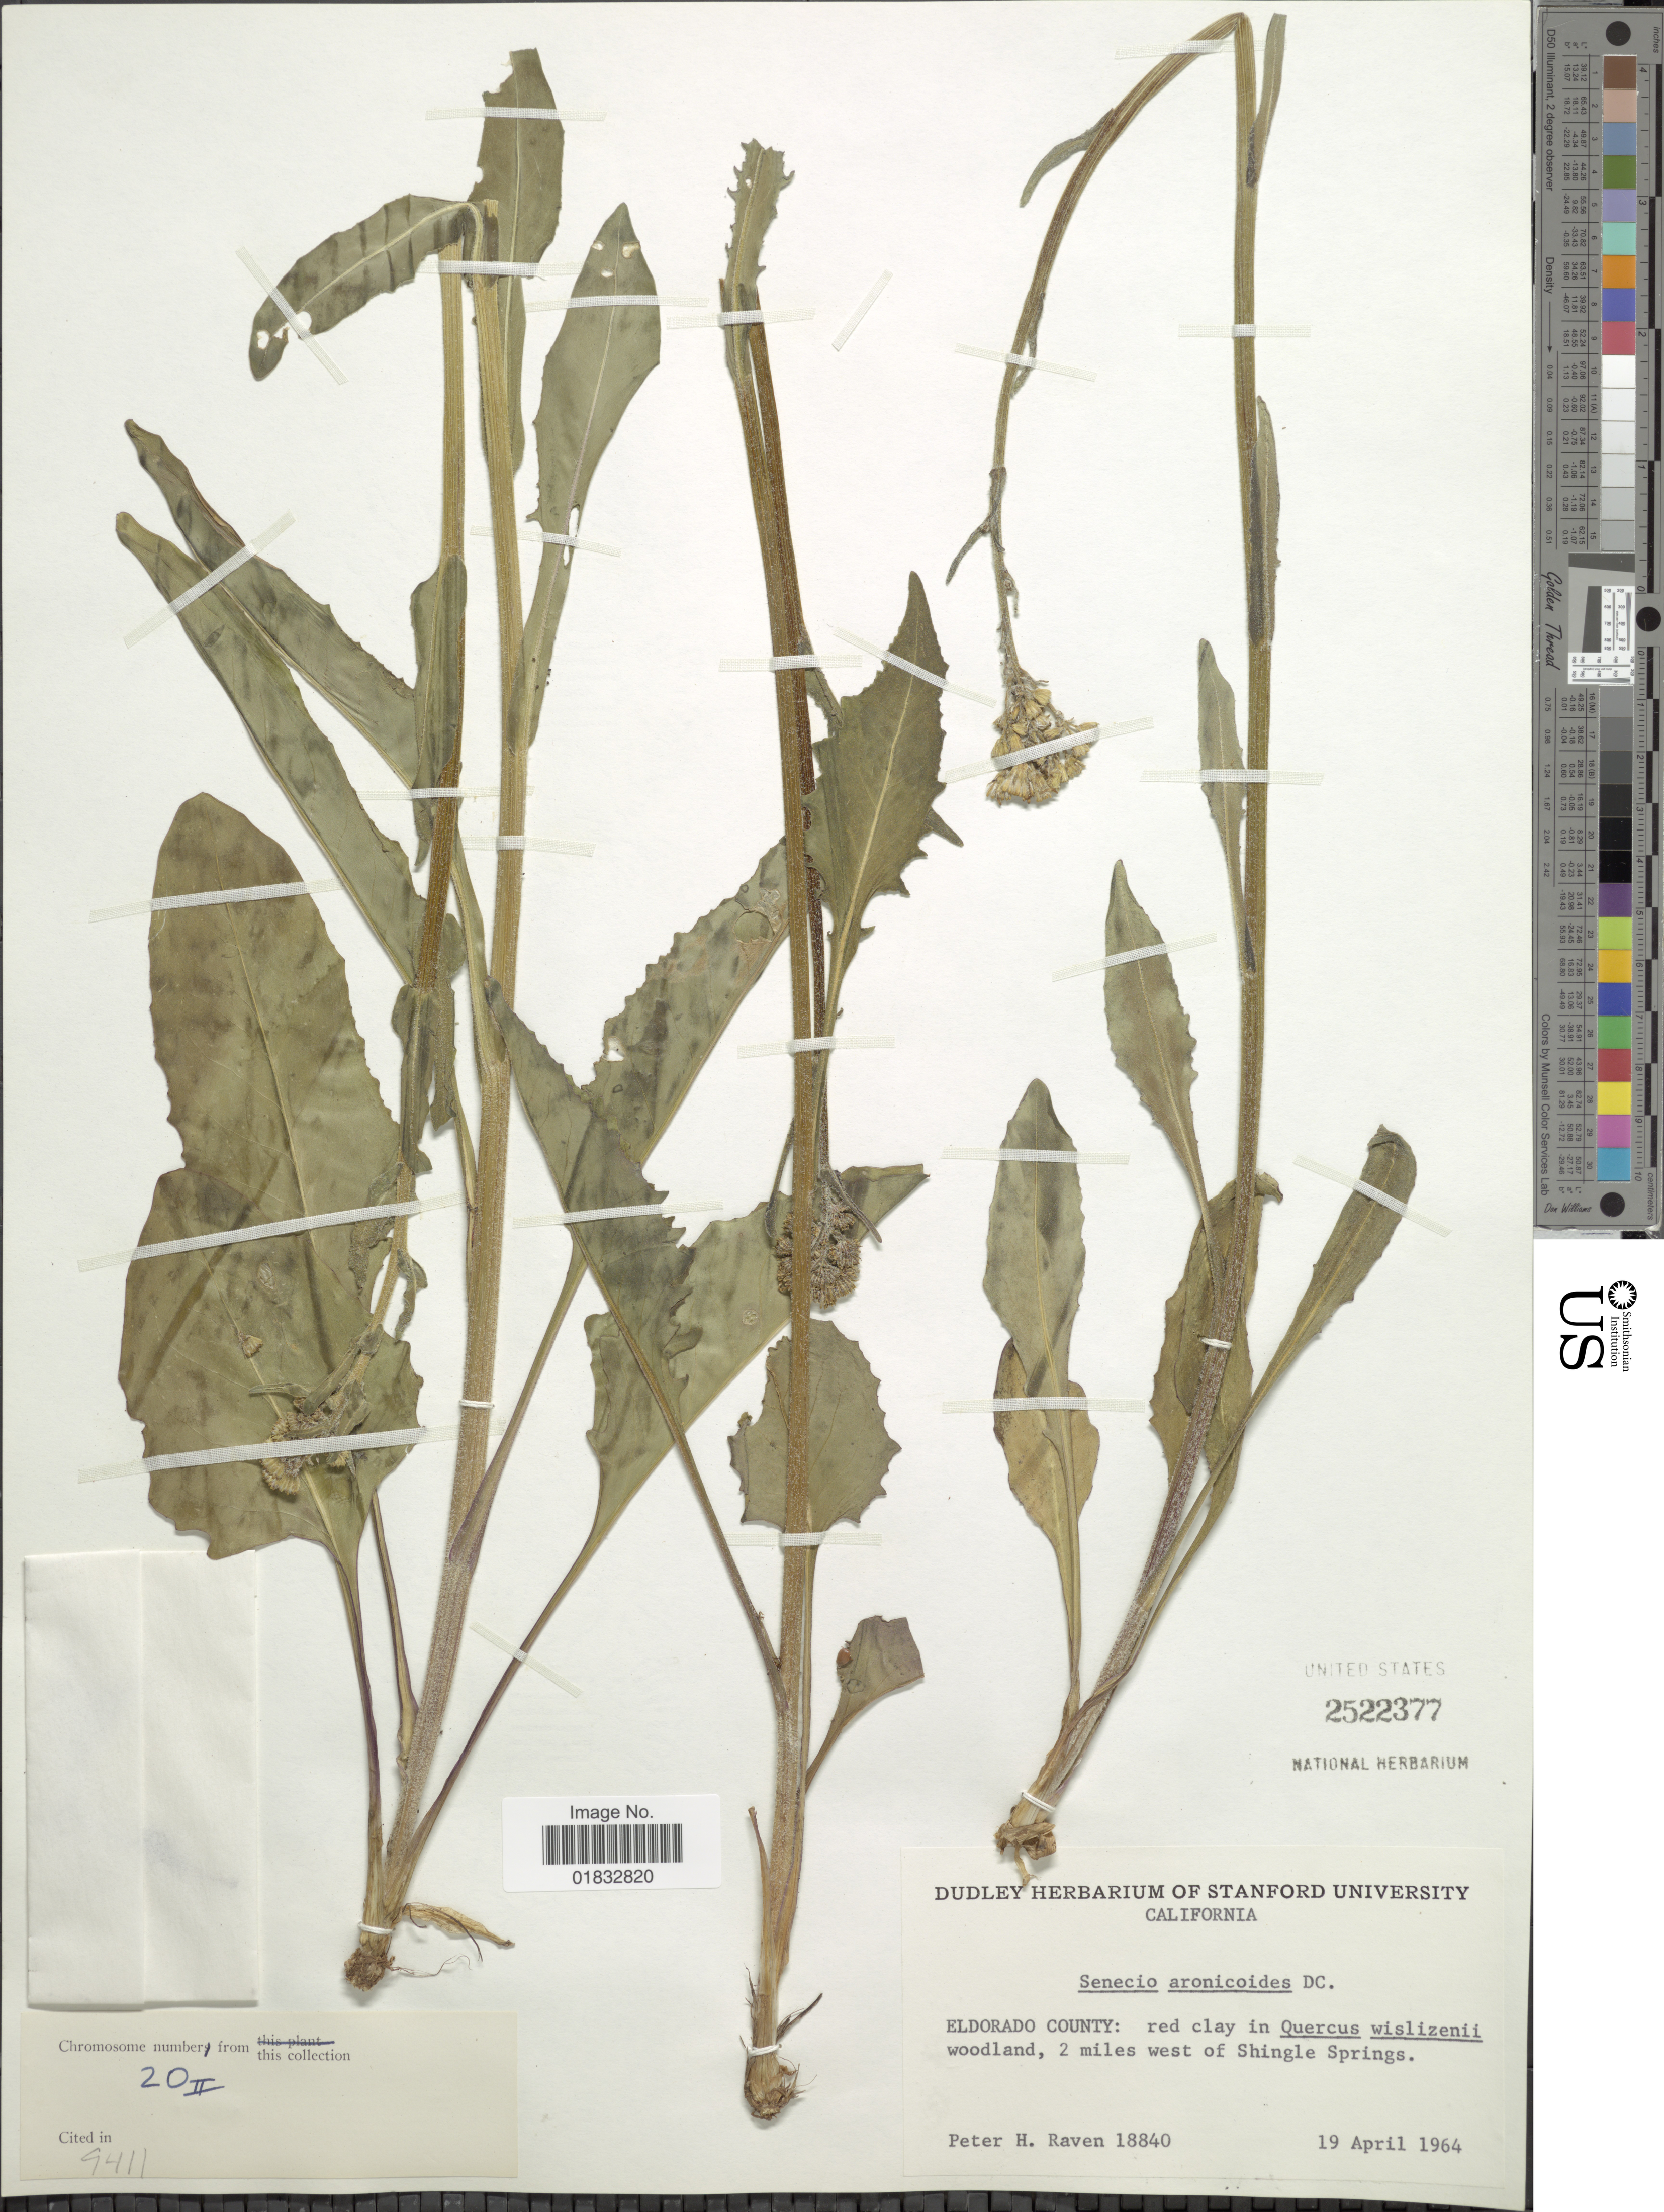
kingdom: Plantae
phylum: Tracheophyta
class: Magnoliopsida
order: Asterales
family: Asteraceae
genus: Senecio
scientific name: Senecio aronicoides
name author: DC.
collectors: P. Raven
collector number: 18840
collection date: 1964-04-19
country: United States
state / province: California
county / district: El Dorado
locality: Eldorado County: 2 miles west of Shingle Springs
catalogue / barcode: US 2522377